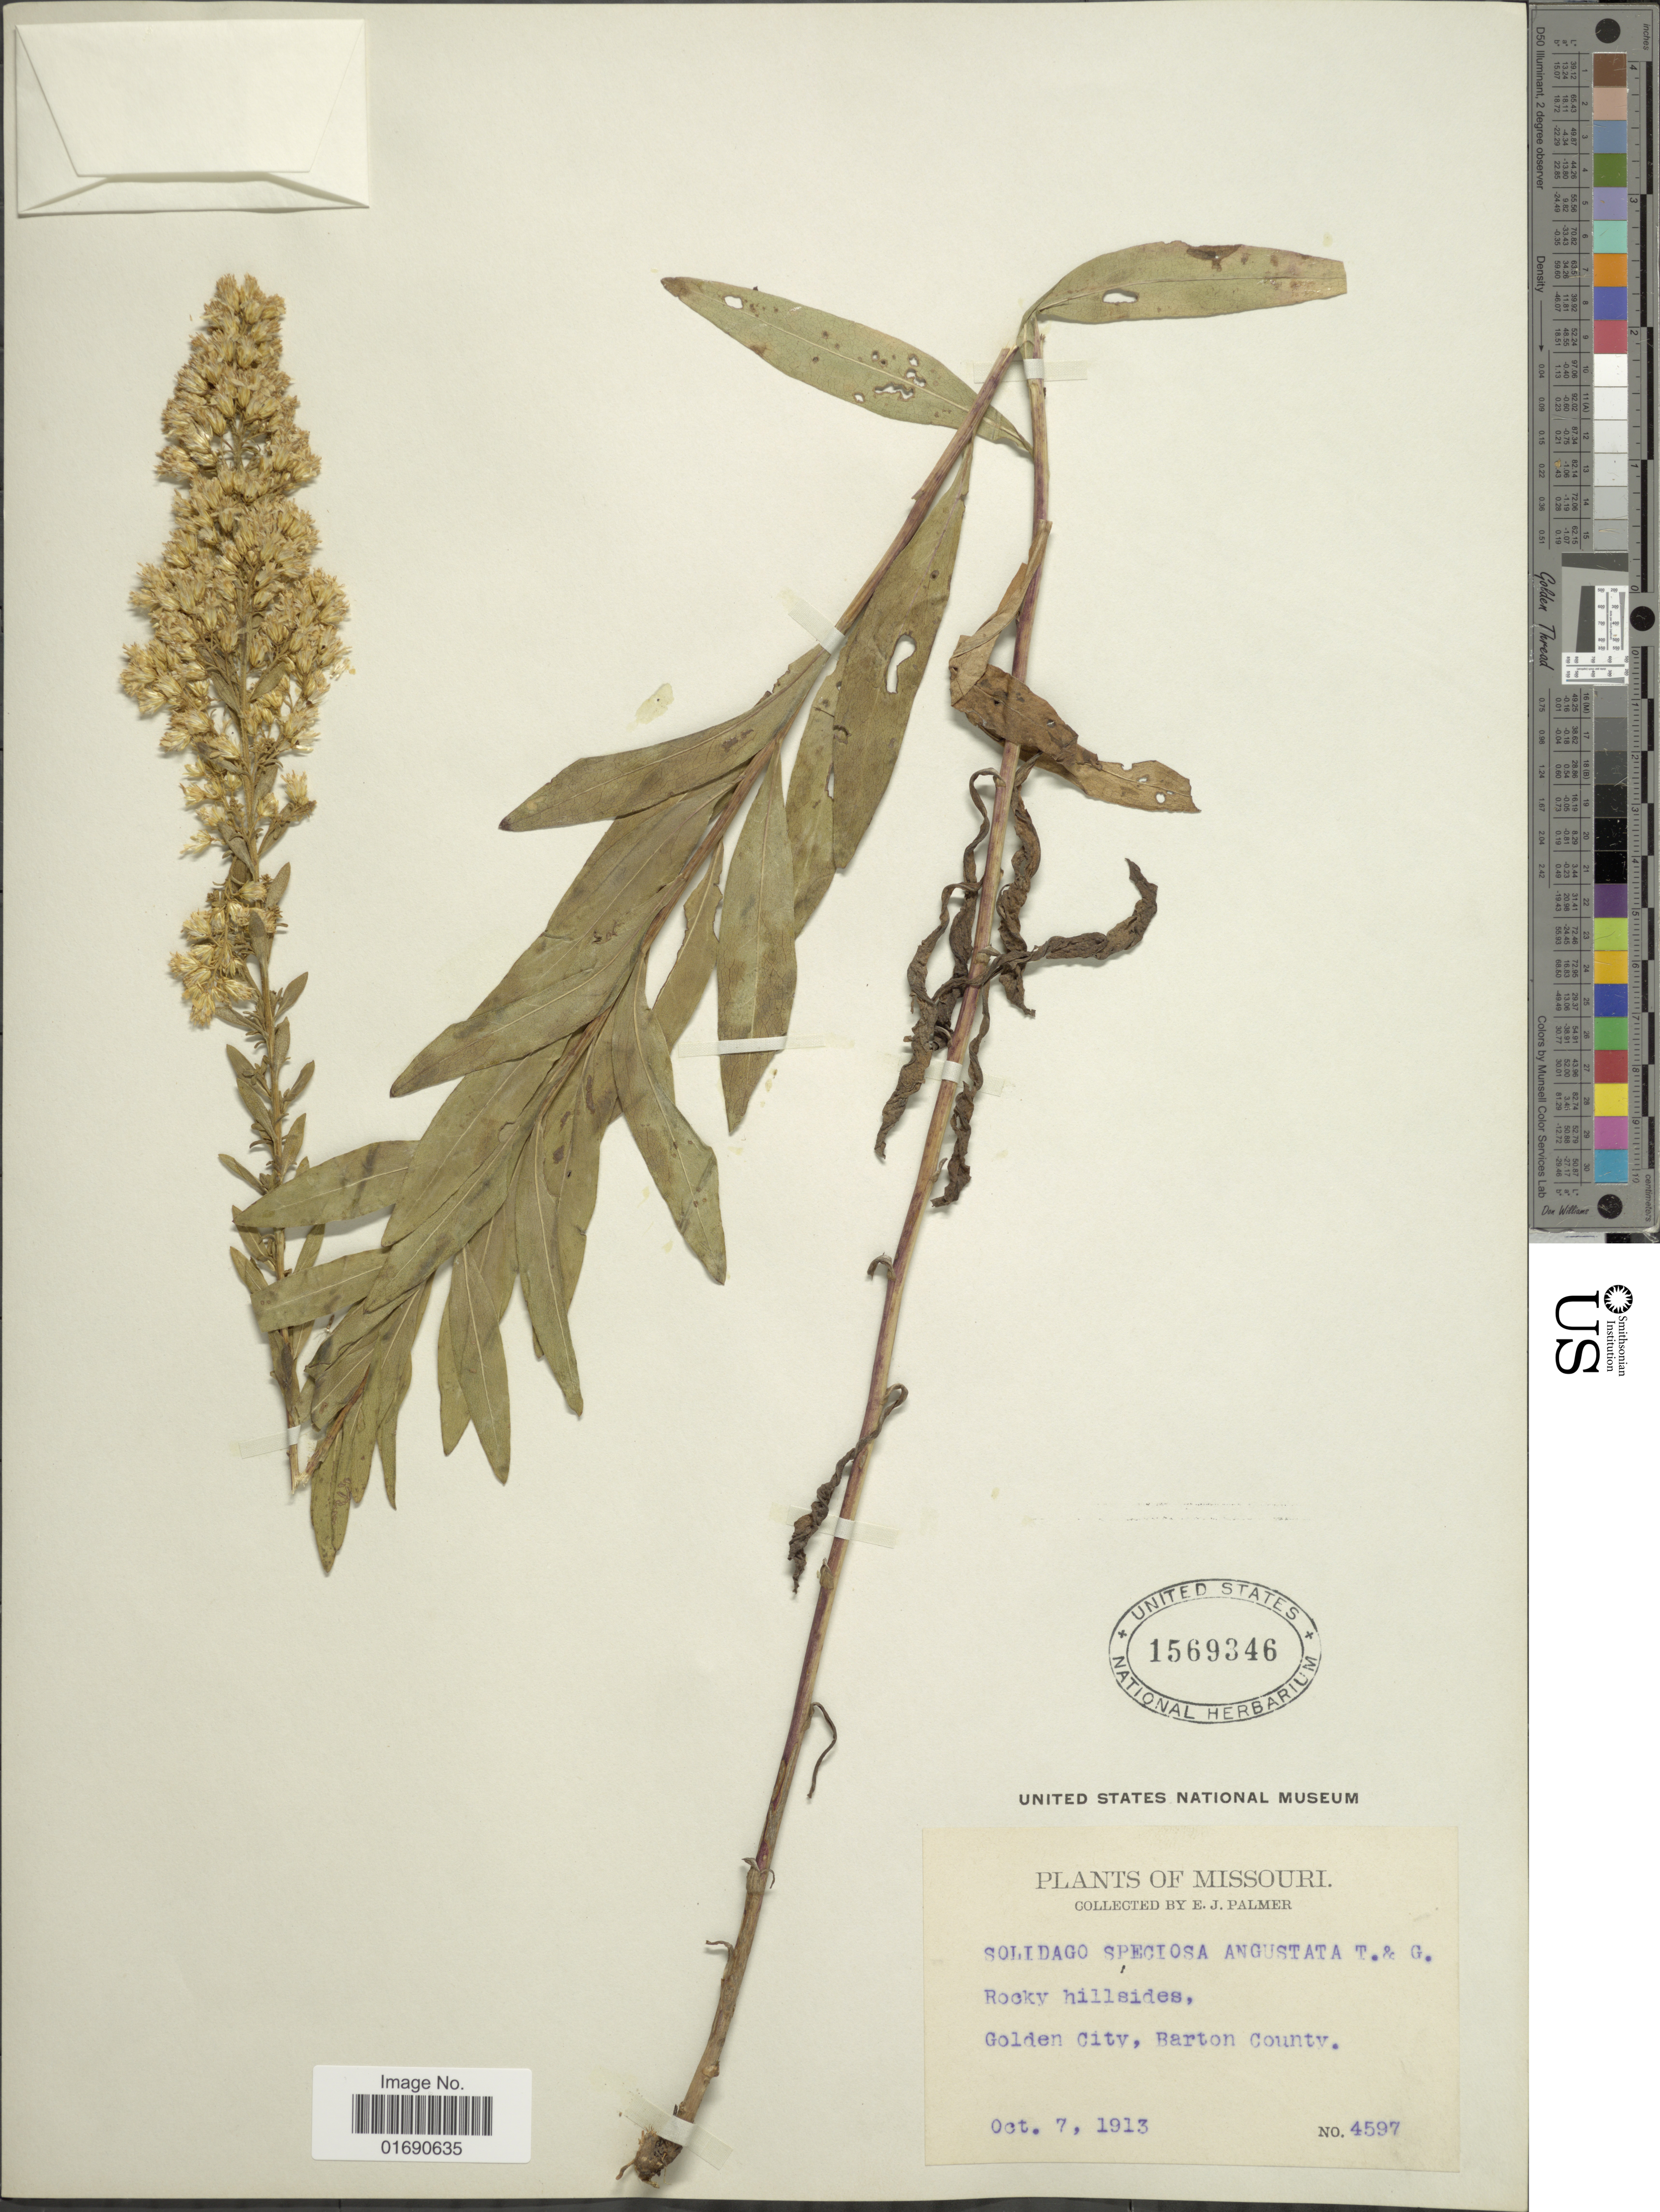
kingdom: Plantae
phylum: Tracheophyta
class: Magnoliopsida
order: Asterales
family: Asteraceae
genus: Solidago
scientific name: Solidago speciosa var. angustata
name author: Torr. & A. Gray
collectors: E. J. Palmer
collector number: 4597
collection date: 1913-10-07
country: United States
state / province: Missouri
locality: Rocky hillsides, Golden City, Barton County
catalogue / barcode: US 1569346